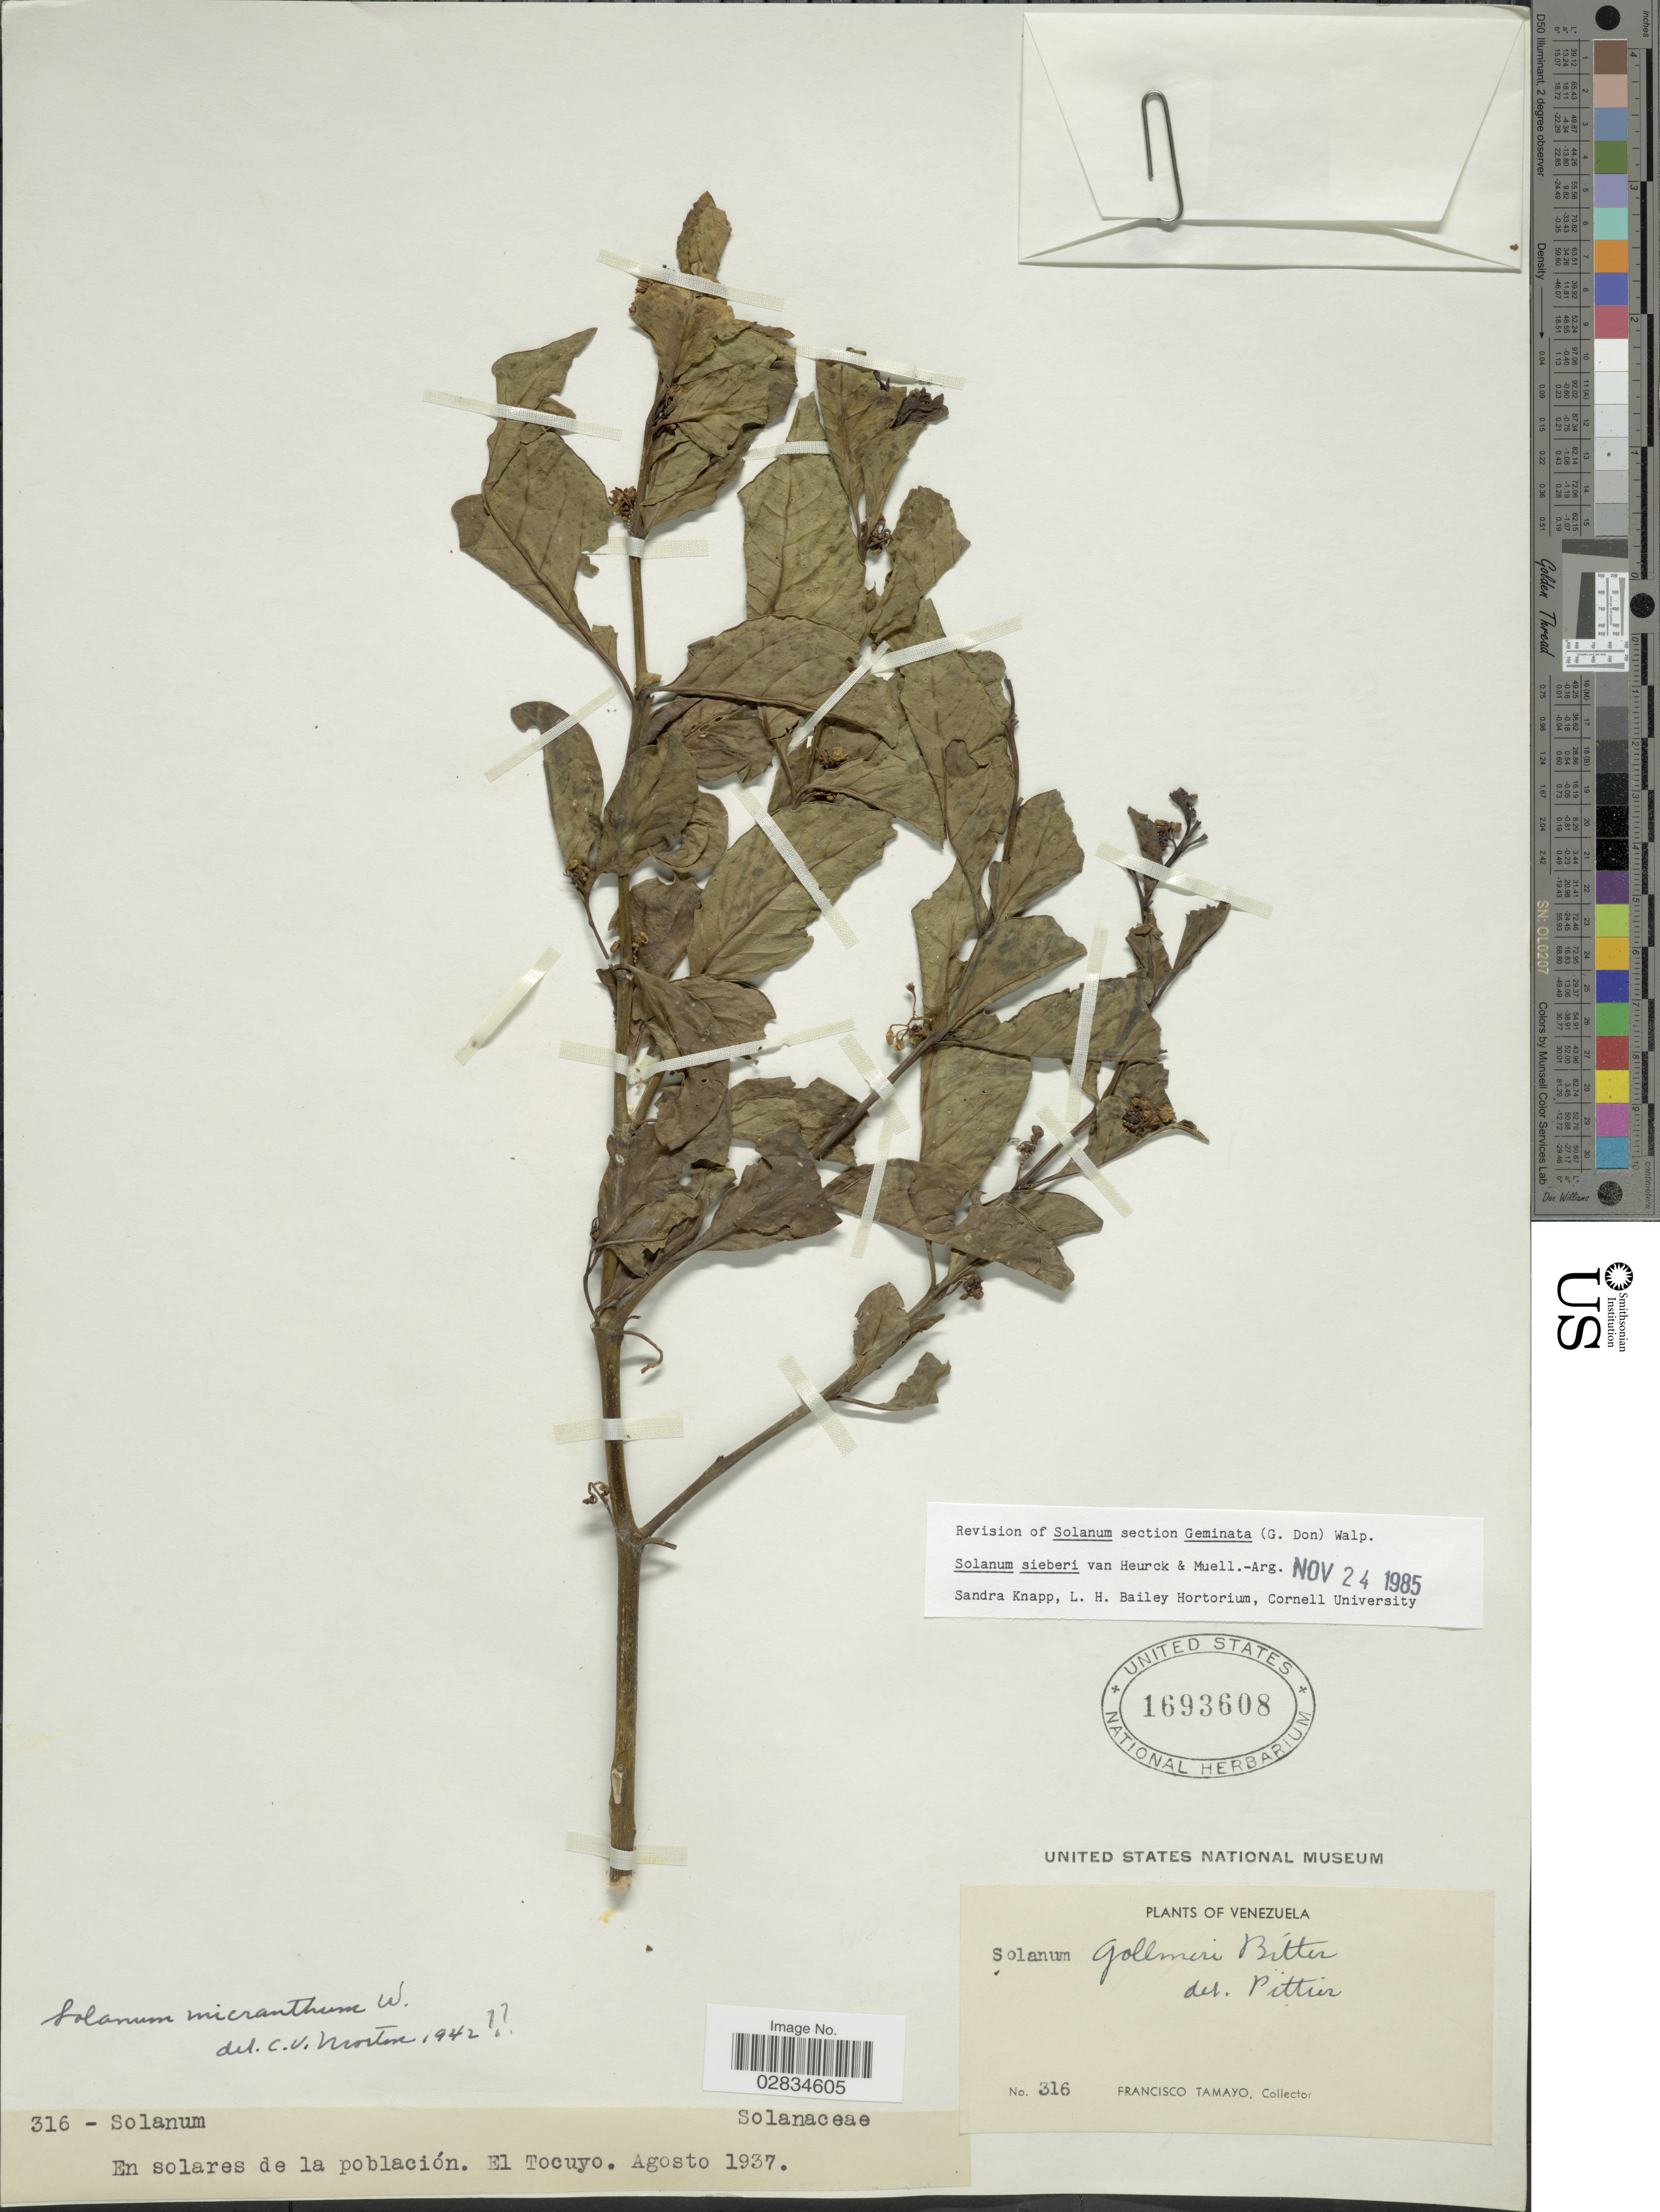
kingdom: Plantae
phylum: Tracheophyta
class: Magnoliopsida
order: Solanales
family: Solanaceae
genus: Solanum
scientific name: Solanum sieberi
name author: Van Heurck & Müll. Arg.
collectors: F. Tamayo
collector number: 316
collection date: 1937-08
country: Venezuela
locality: En solares de la población. El Tocuyo.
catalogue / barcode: US 1693608